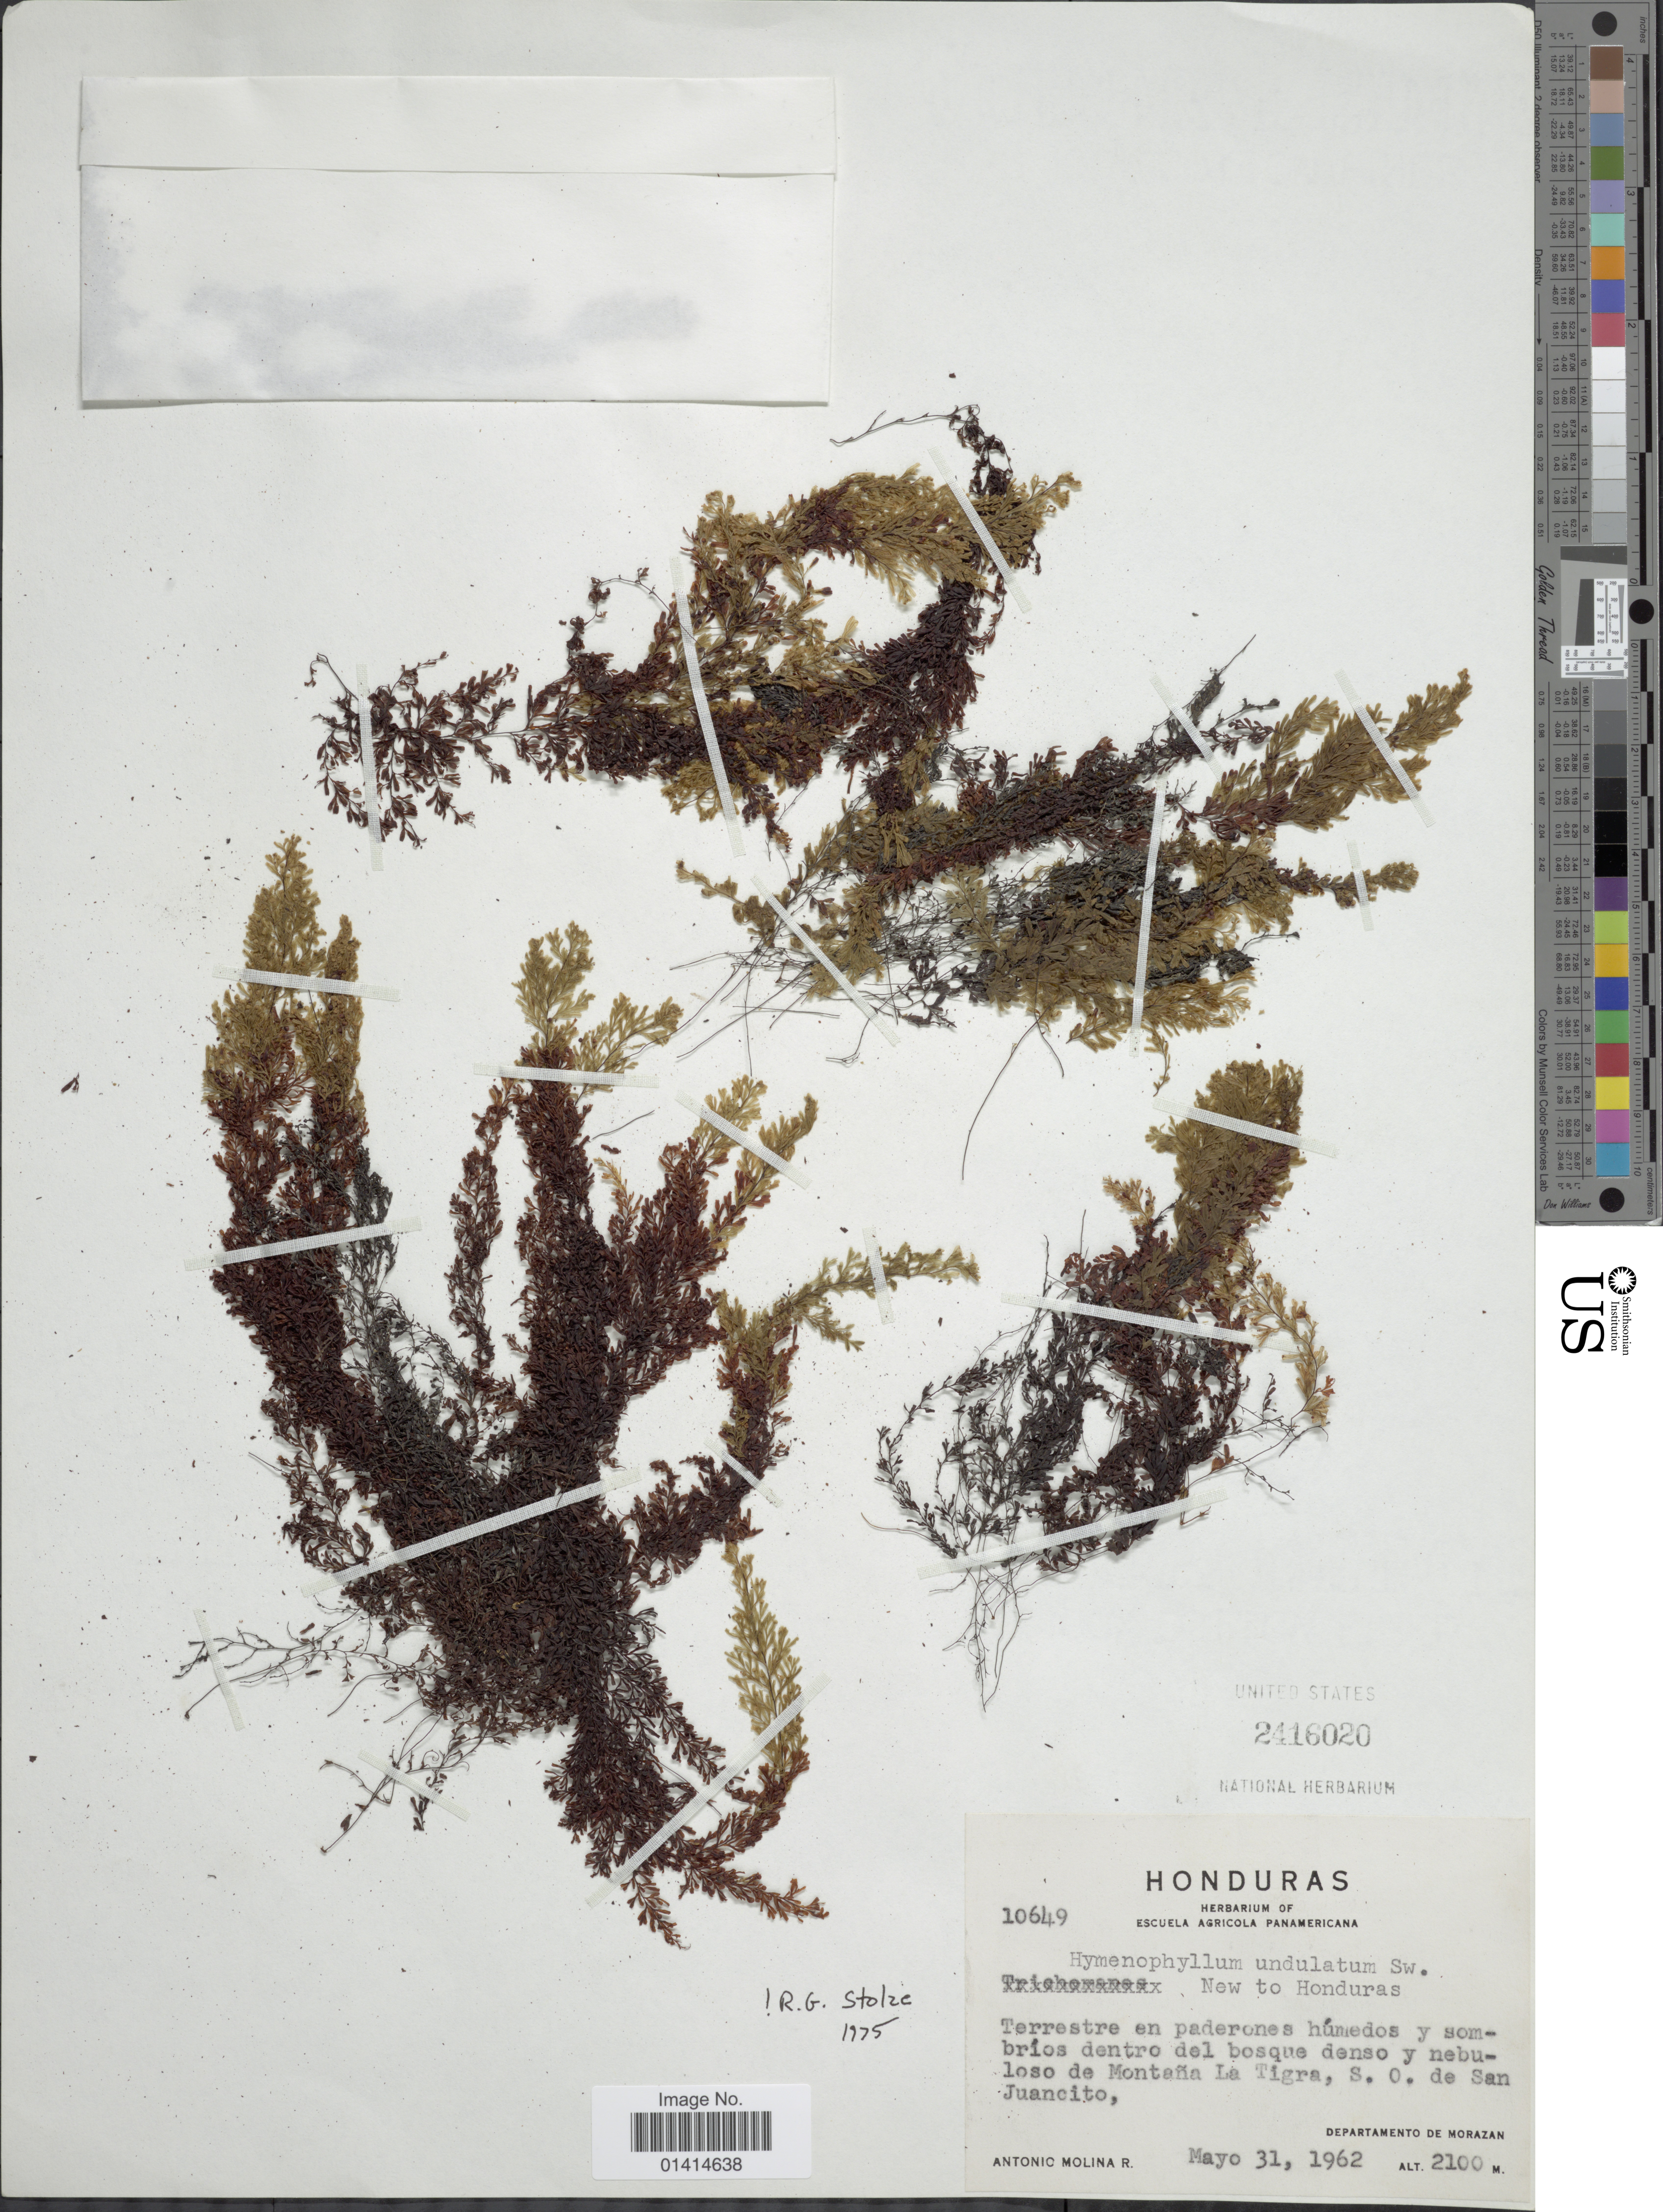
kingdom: Plantae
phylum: Tracheophyta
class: Polypodiopsida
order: Hymenophyllales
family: Hymenophyllaceae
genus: Hymenophyllum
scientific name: Hymenophyllum undulatum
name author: (Sw.) Sw.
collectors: A. Molina R.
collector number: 10649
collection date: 1962-05-31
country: Honduras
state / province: Fco. Morazán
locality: Nebuloso de Montaña La Tigra, S.O de San Juancito, Department de Morazan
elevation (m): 2100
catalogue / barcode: US 2416020